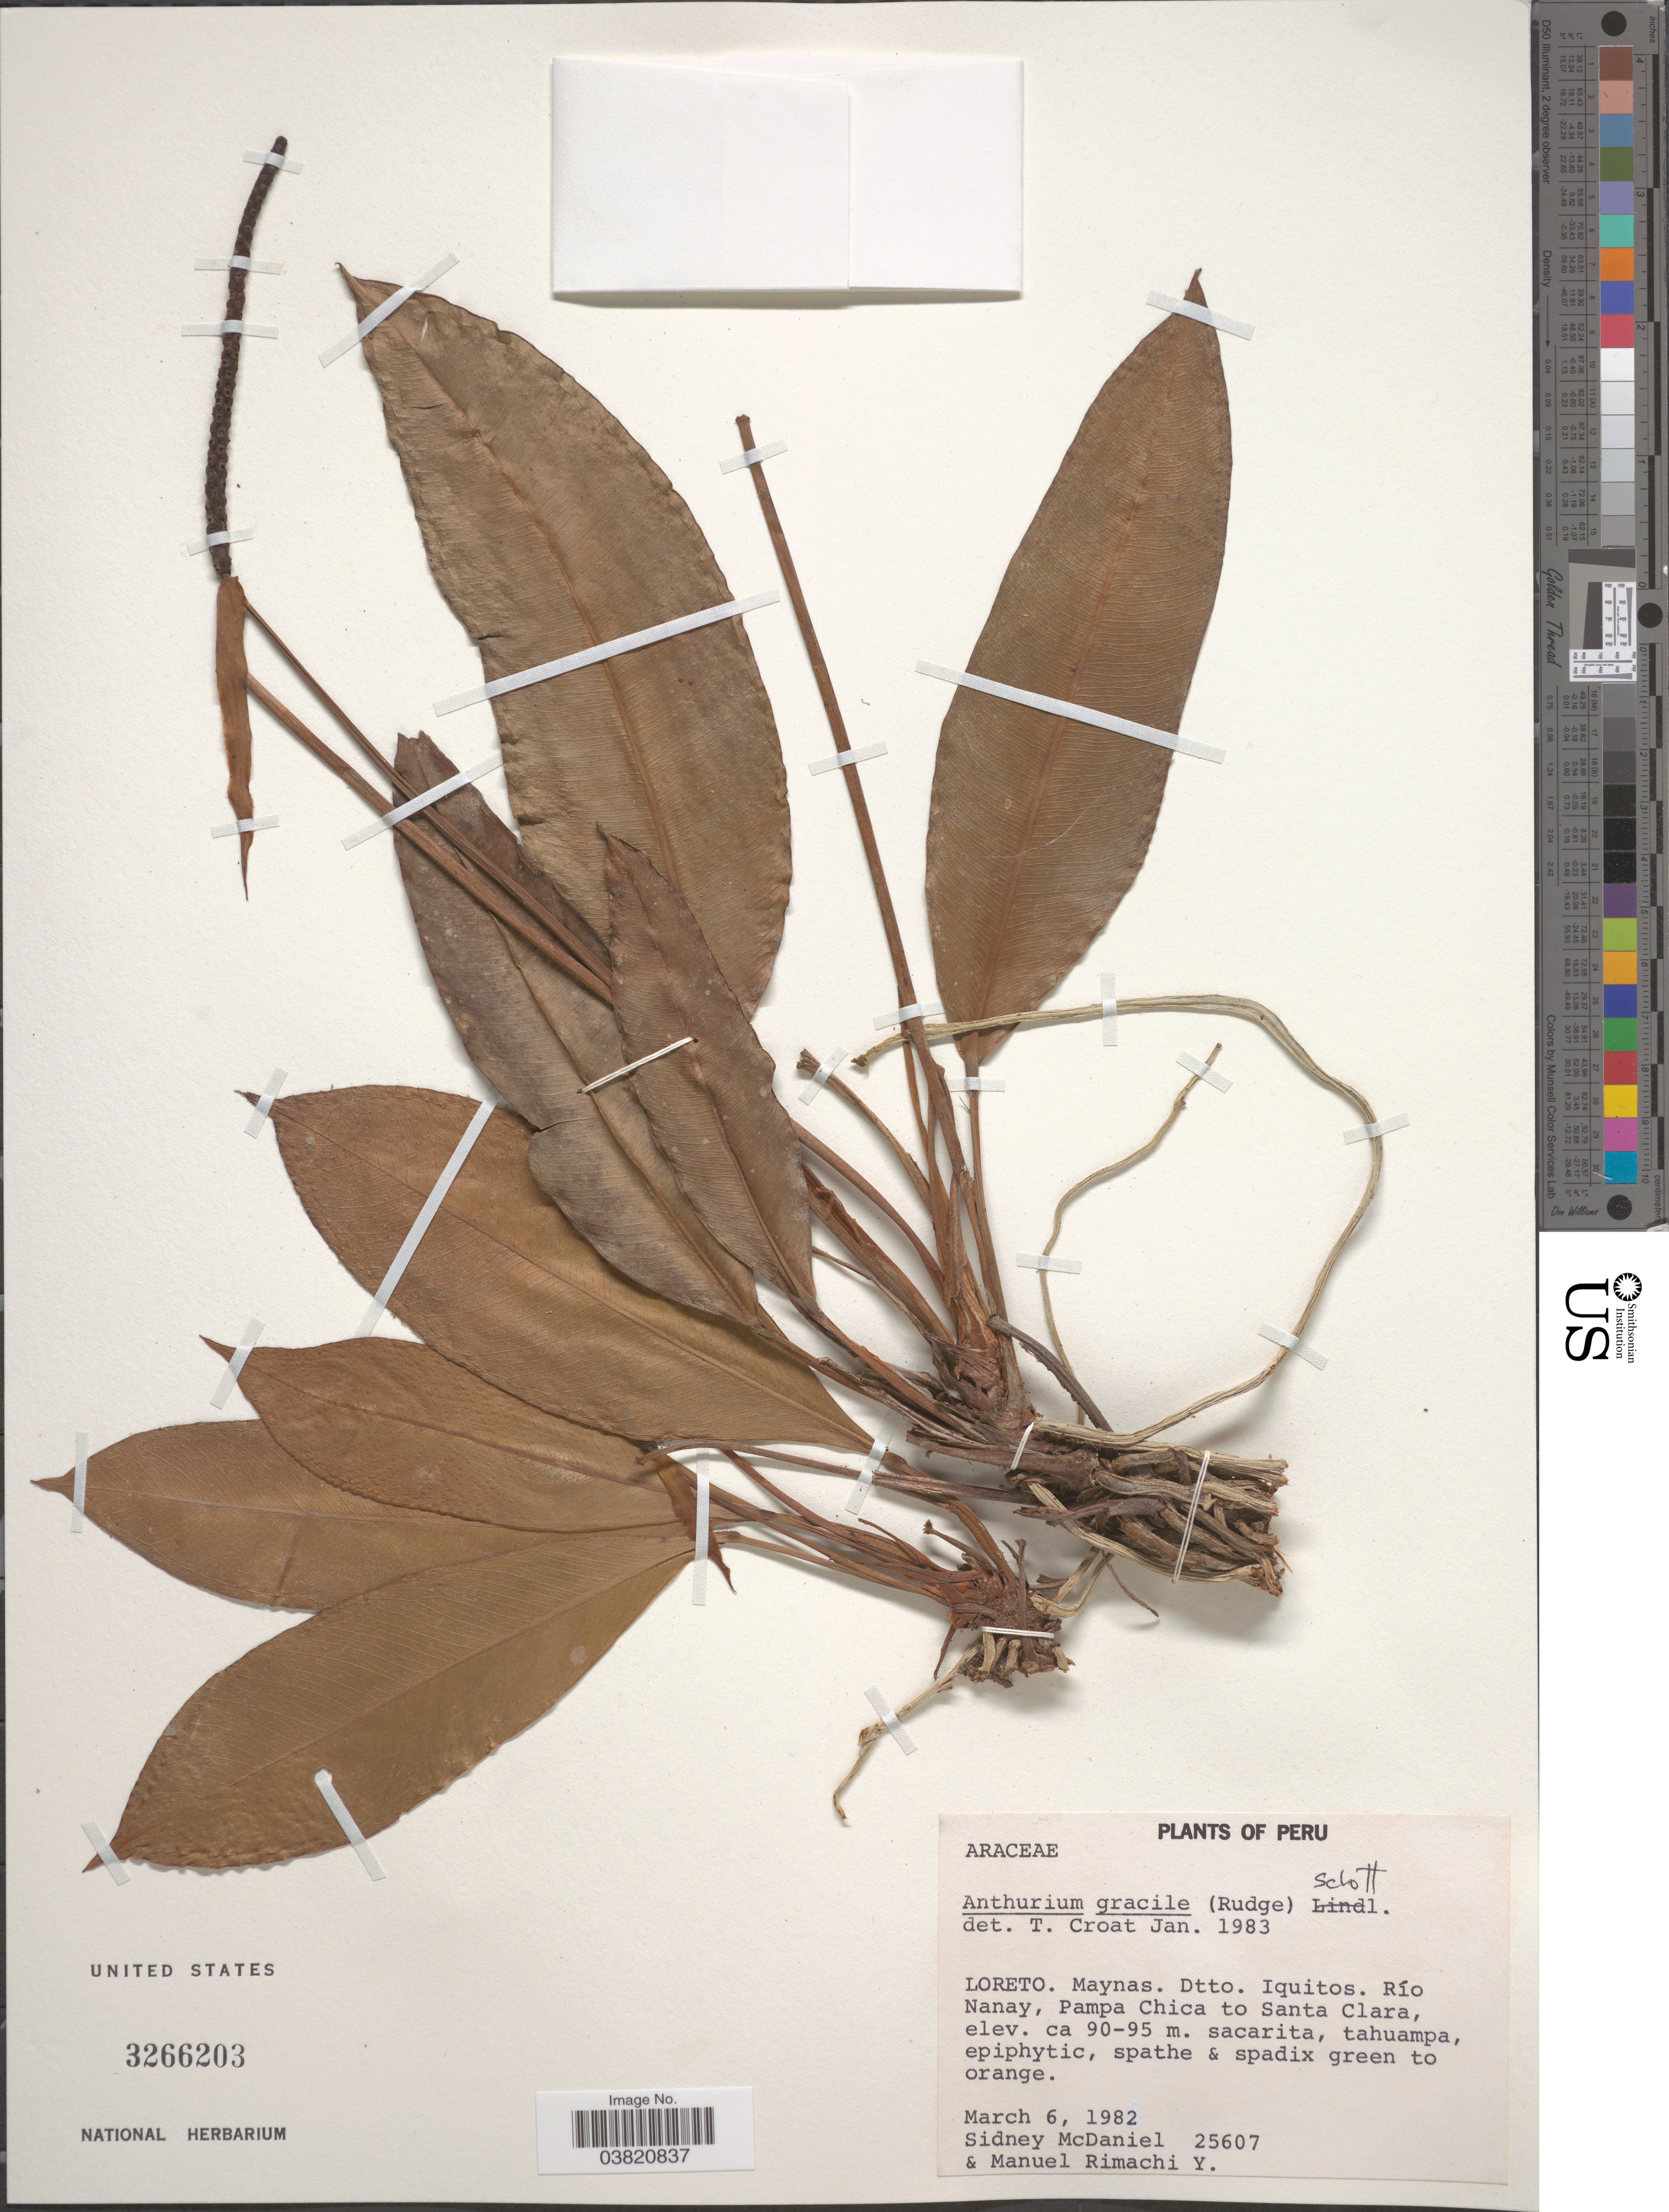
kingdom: Plantae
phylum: Tracheophyta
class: Liliopsida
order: Alismatales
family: Araceae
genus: Anthurium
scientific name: Anthurium gracile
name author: (Rudge) Schott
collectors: S. McDaniel & M. Rimachi Y.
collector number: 25607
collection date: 1982-03-06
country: Peru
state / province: Loreto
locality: Maynas. Dtto. Iquitos. Río Nanay, Pampa Chica to Santa Clara.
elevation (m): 90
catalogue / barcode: US 3266203